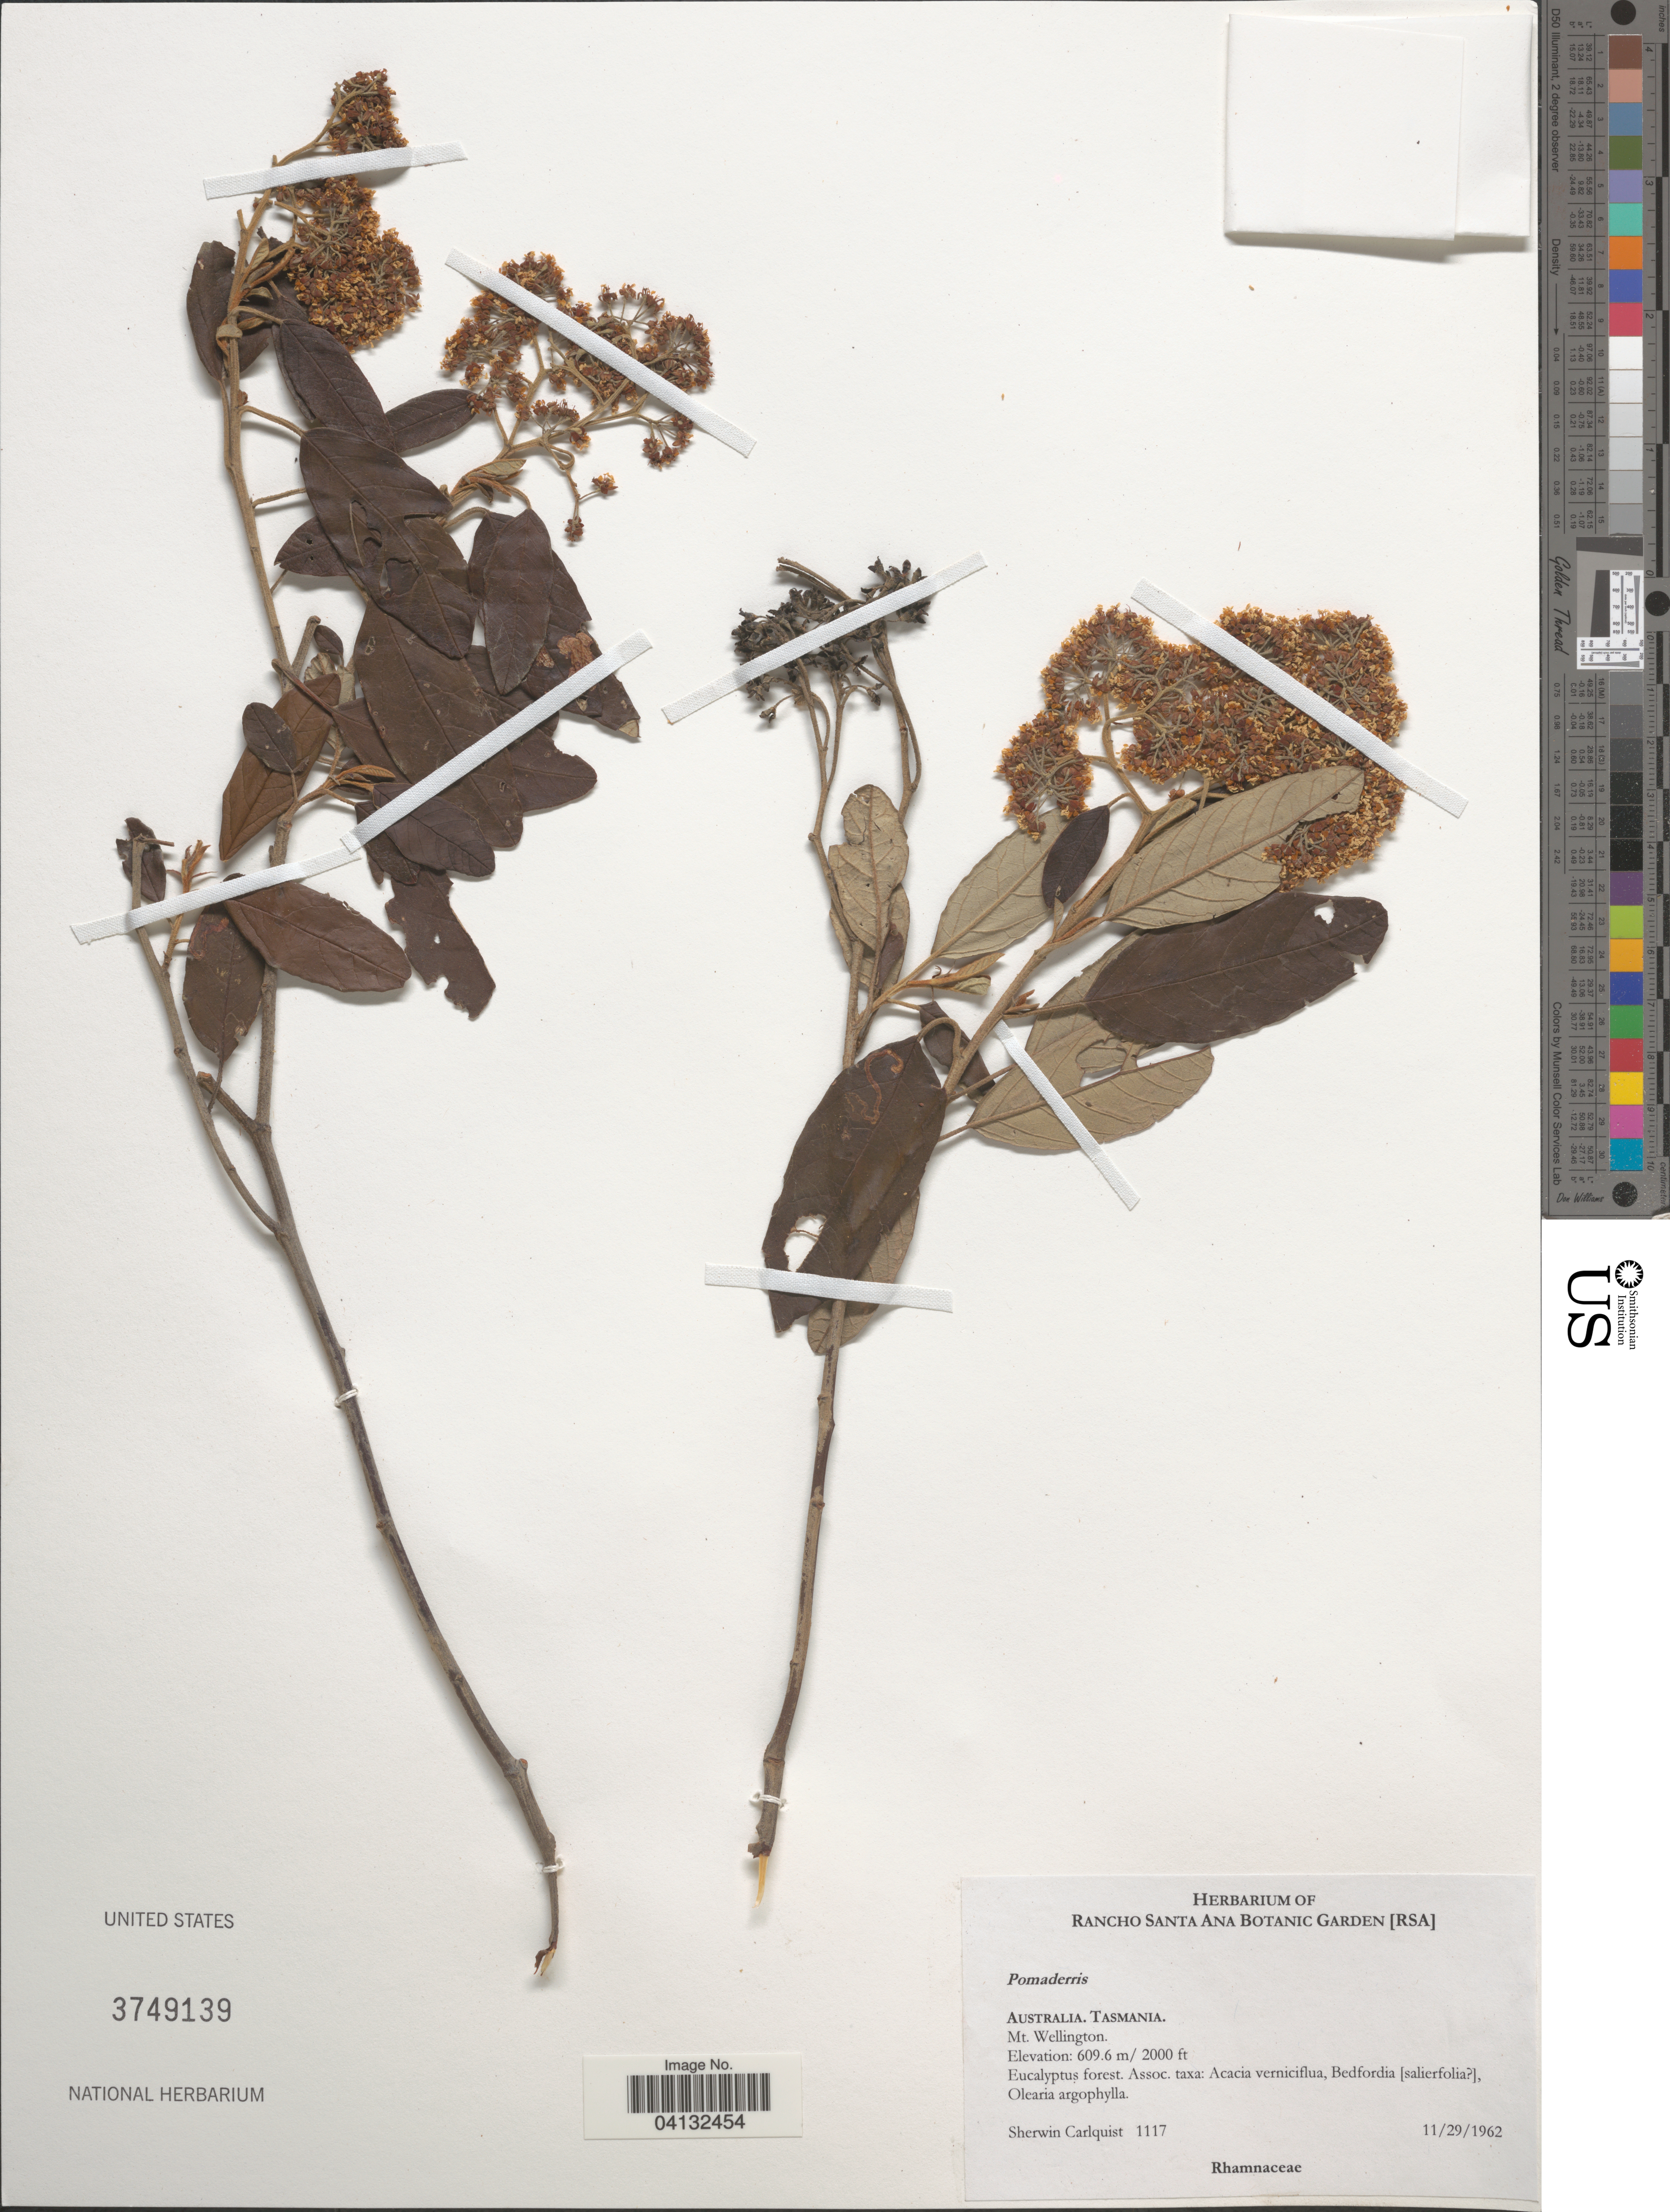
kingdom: Plantae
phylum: Tracheophyta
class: Magnoliopsida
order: Rosales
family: Rhamnaceae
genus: Pomaderris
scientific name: Pomaderris sp.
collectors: S. Carlquist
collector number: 1117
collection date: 1962-11-29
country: Australia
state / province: Tasmania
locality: Mt. Wellington.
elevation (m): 609.6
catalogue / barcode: US 3749139